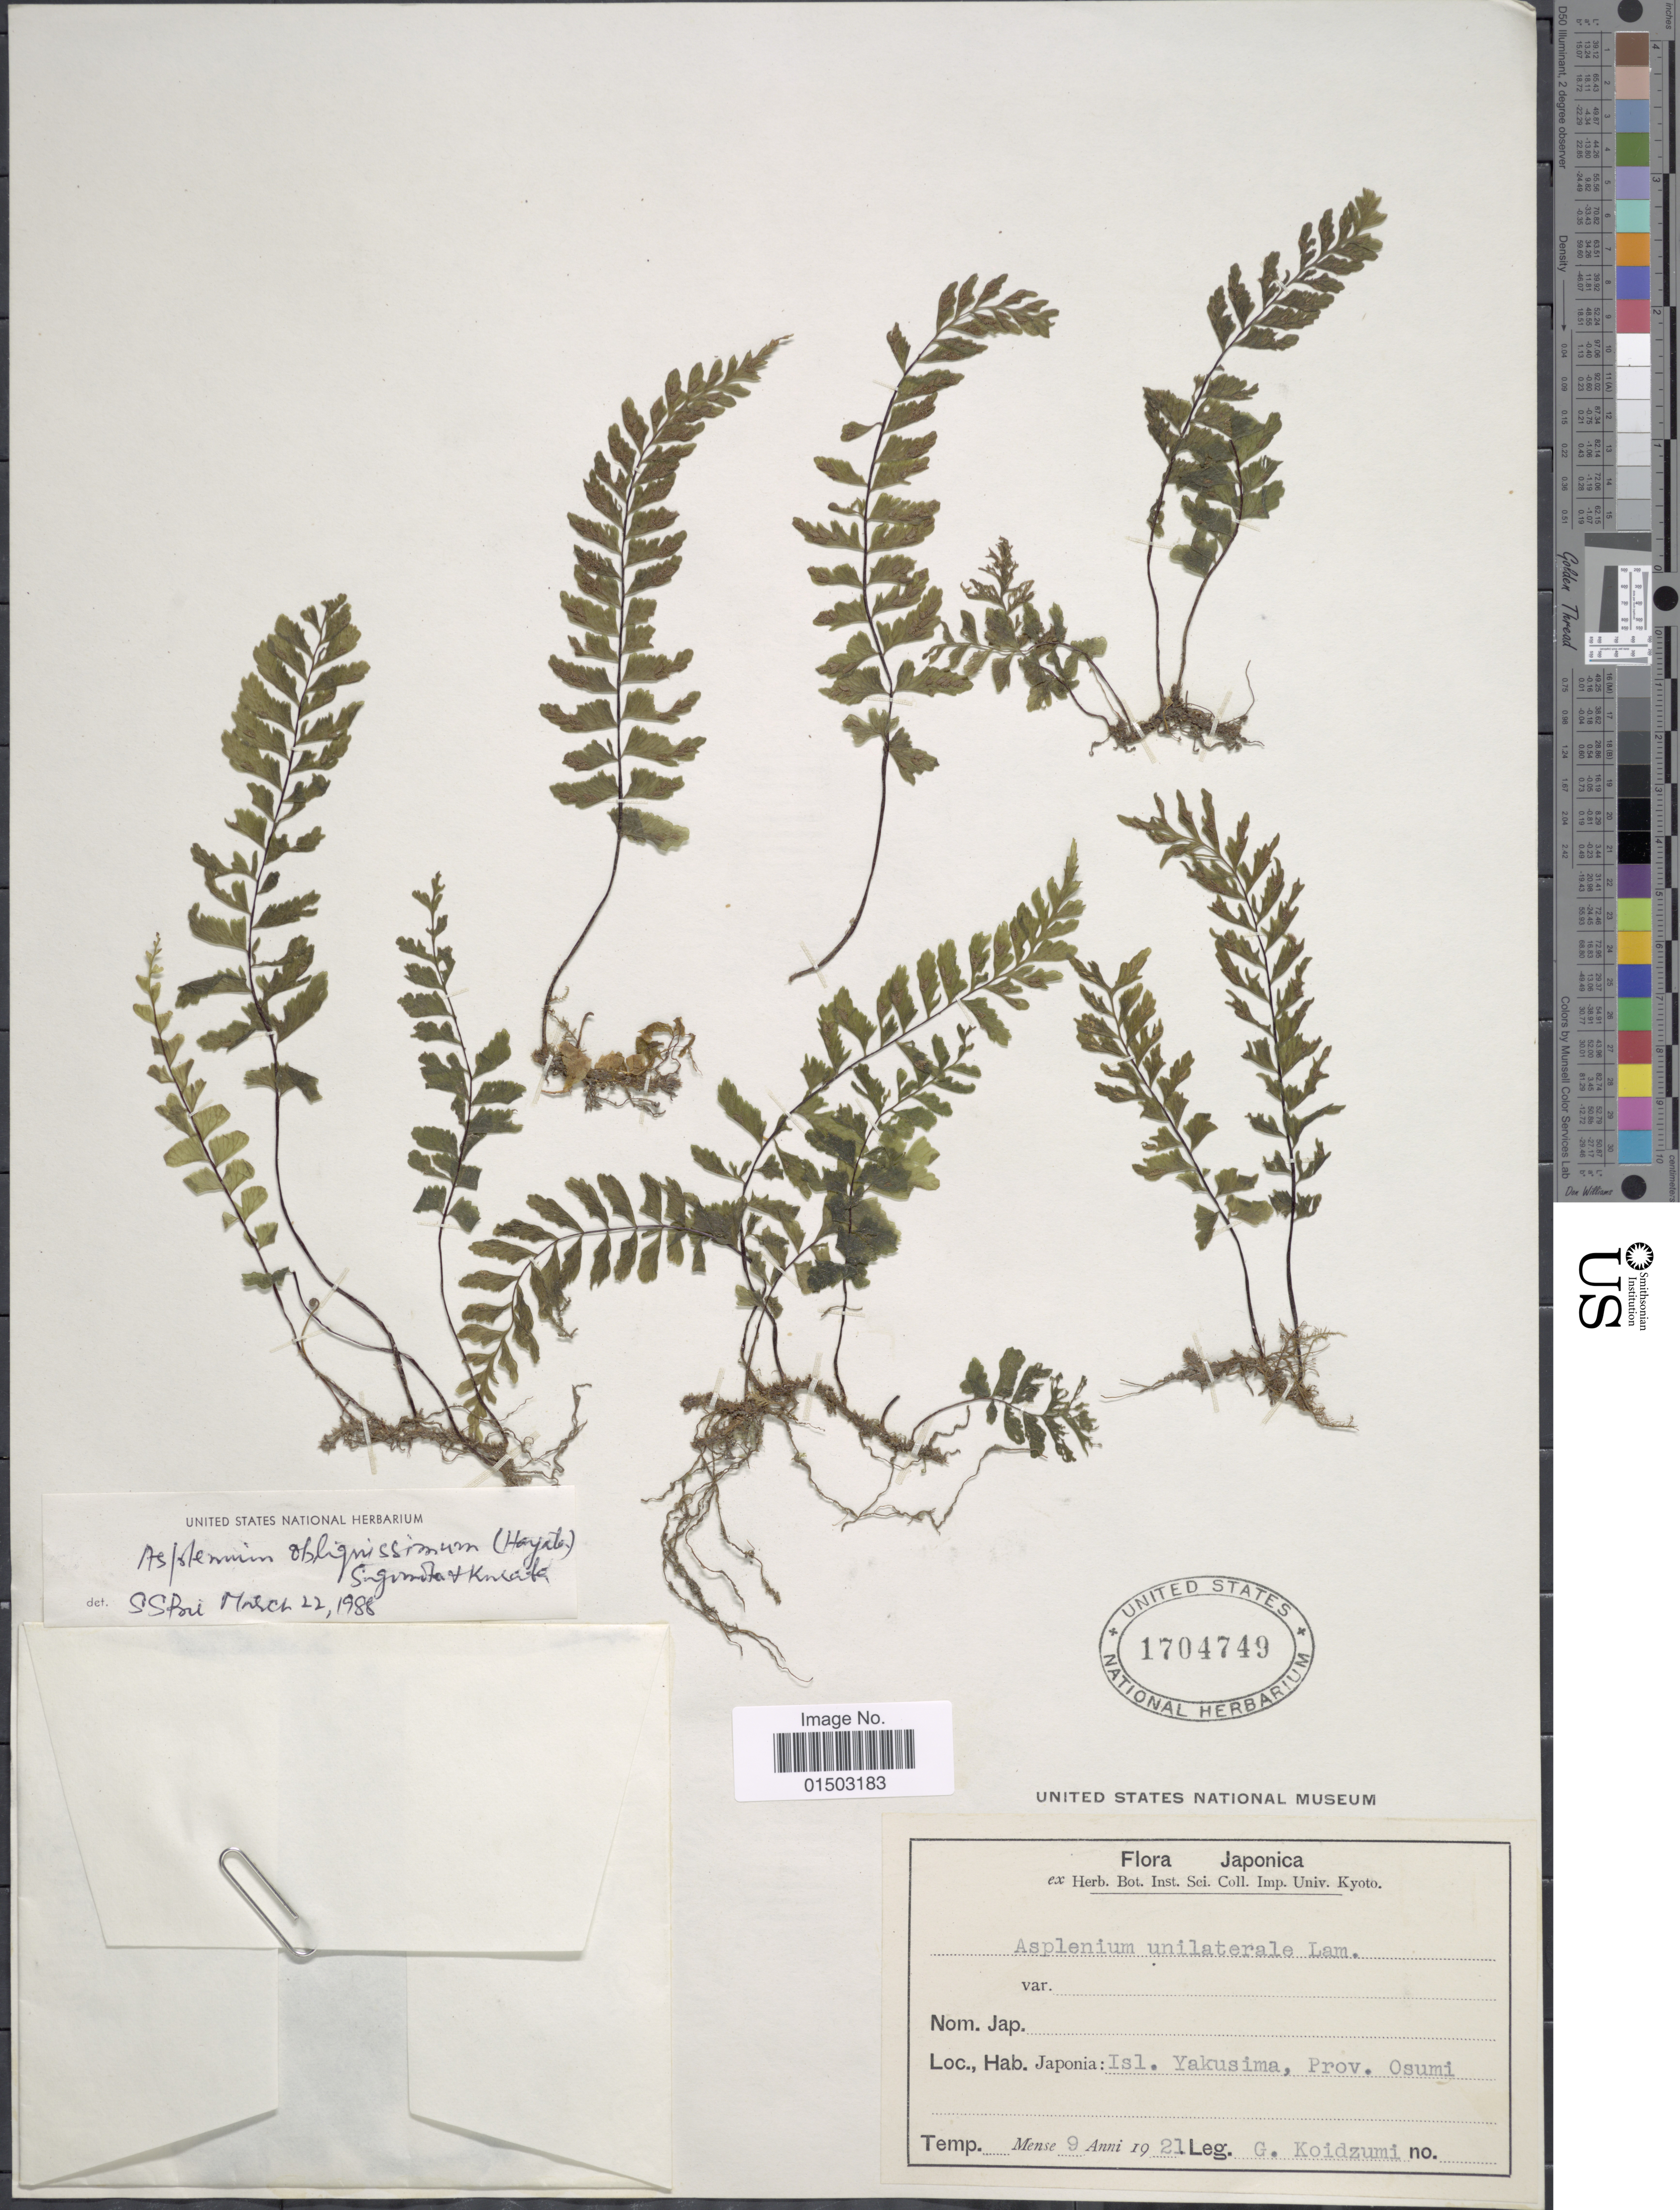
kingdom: Plantae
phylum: Tracheophyta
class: Polypodiopsida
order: Polypodiales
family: Aspleniaceae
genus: Hymenasplenium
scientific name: Hymenasplenium obliquissimum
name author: (Hayata) Sugim.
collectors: G. Koidzumi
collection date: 1921-09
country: Japan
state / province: Kagosima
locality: Japonia Isl. Yakusima, Prov. Osumi.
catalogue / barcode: US 1704749